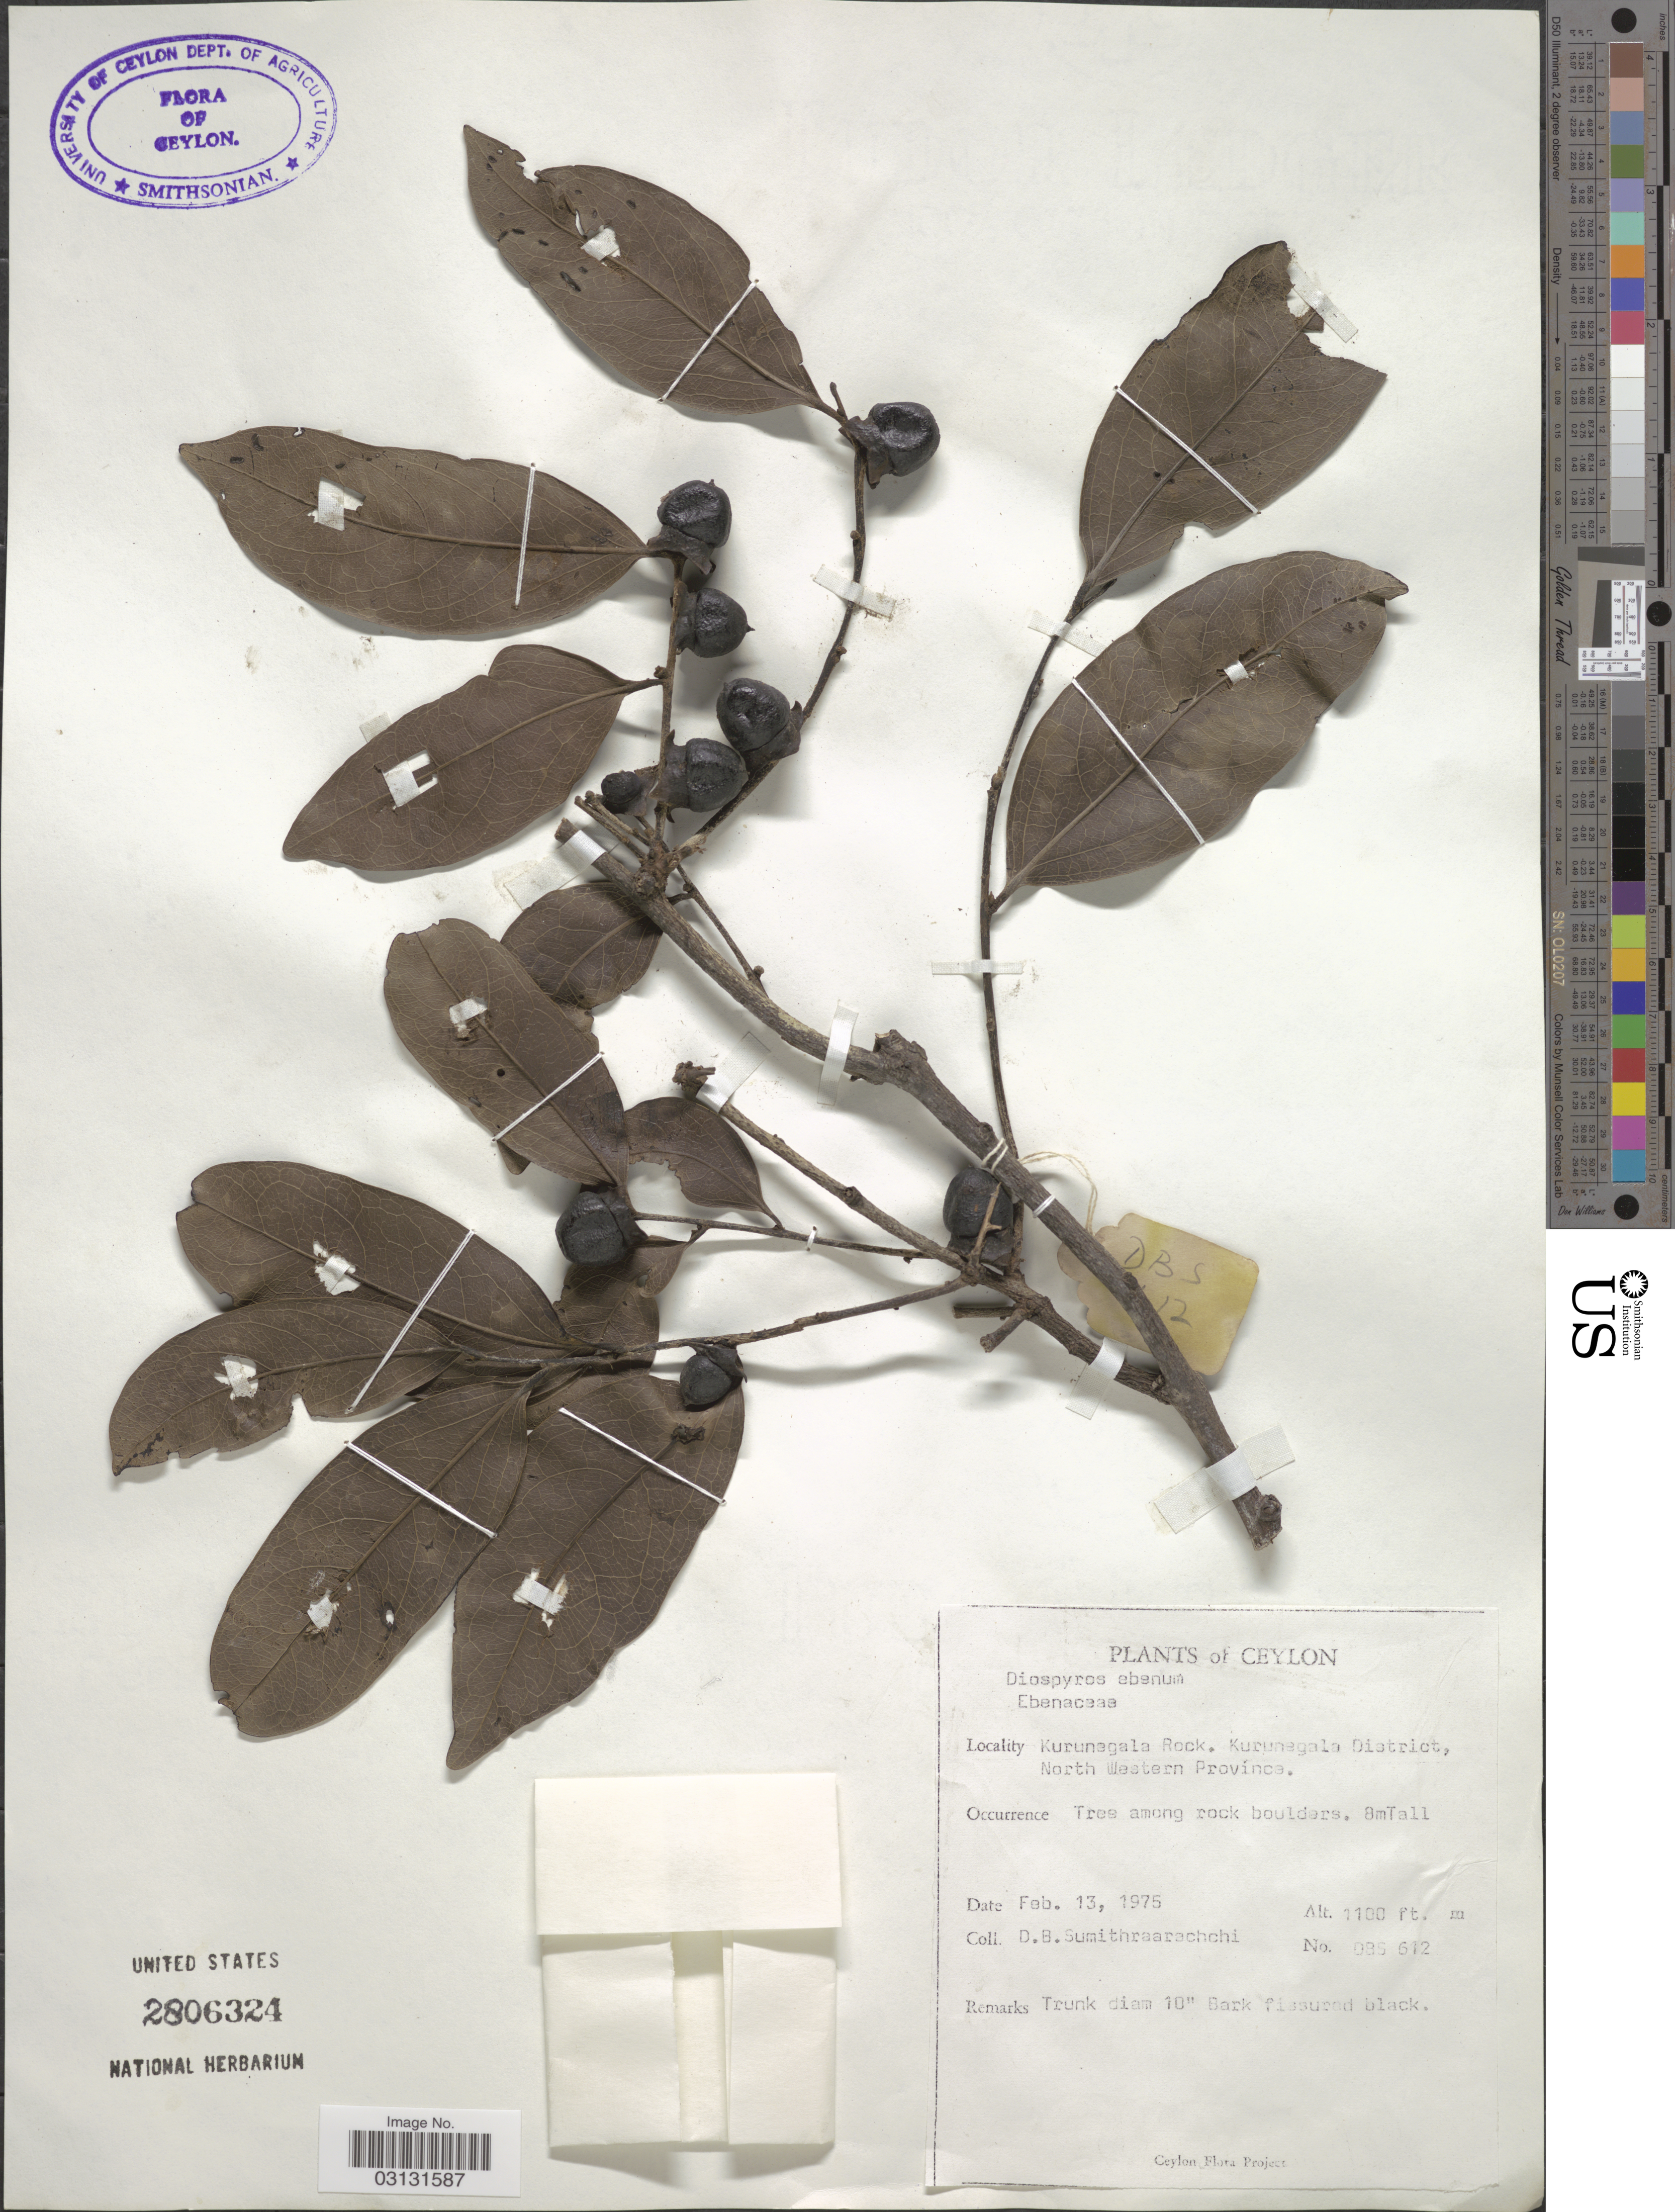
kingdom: Plantae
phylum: Tracheophyta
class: Magnoliopsida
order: Ericales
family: Ebenaceae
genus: Diospyros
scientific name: Diospyros ebenum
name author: J. Koenig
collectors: D. B. Sumithraarachchi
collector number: DBS 612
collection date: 1975-02-13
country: Sri Lanka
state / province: North Western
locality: Ceylon. Kurunegala Rock. Kurunegala District.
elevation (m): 335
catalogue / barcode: US 2806324